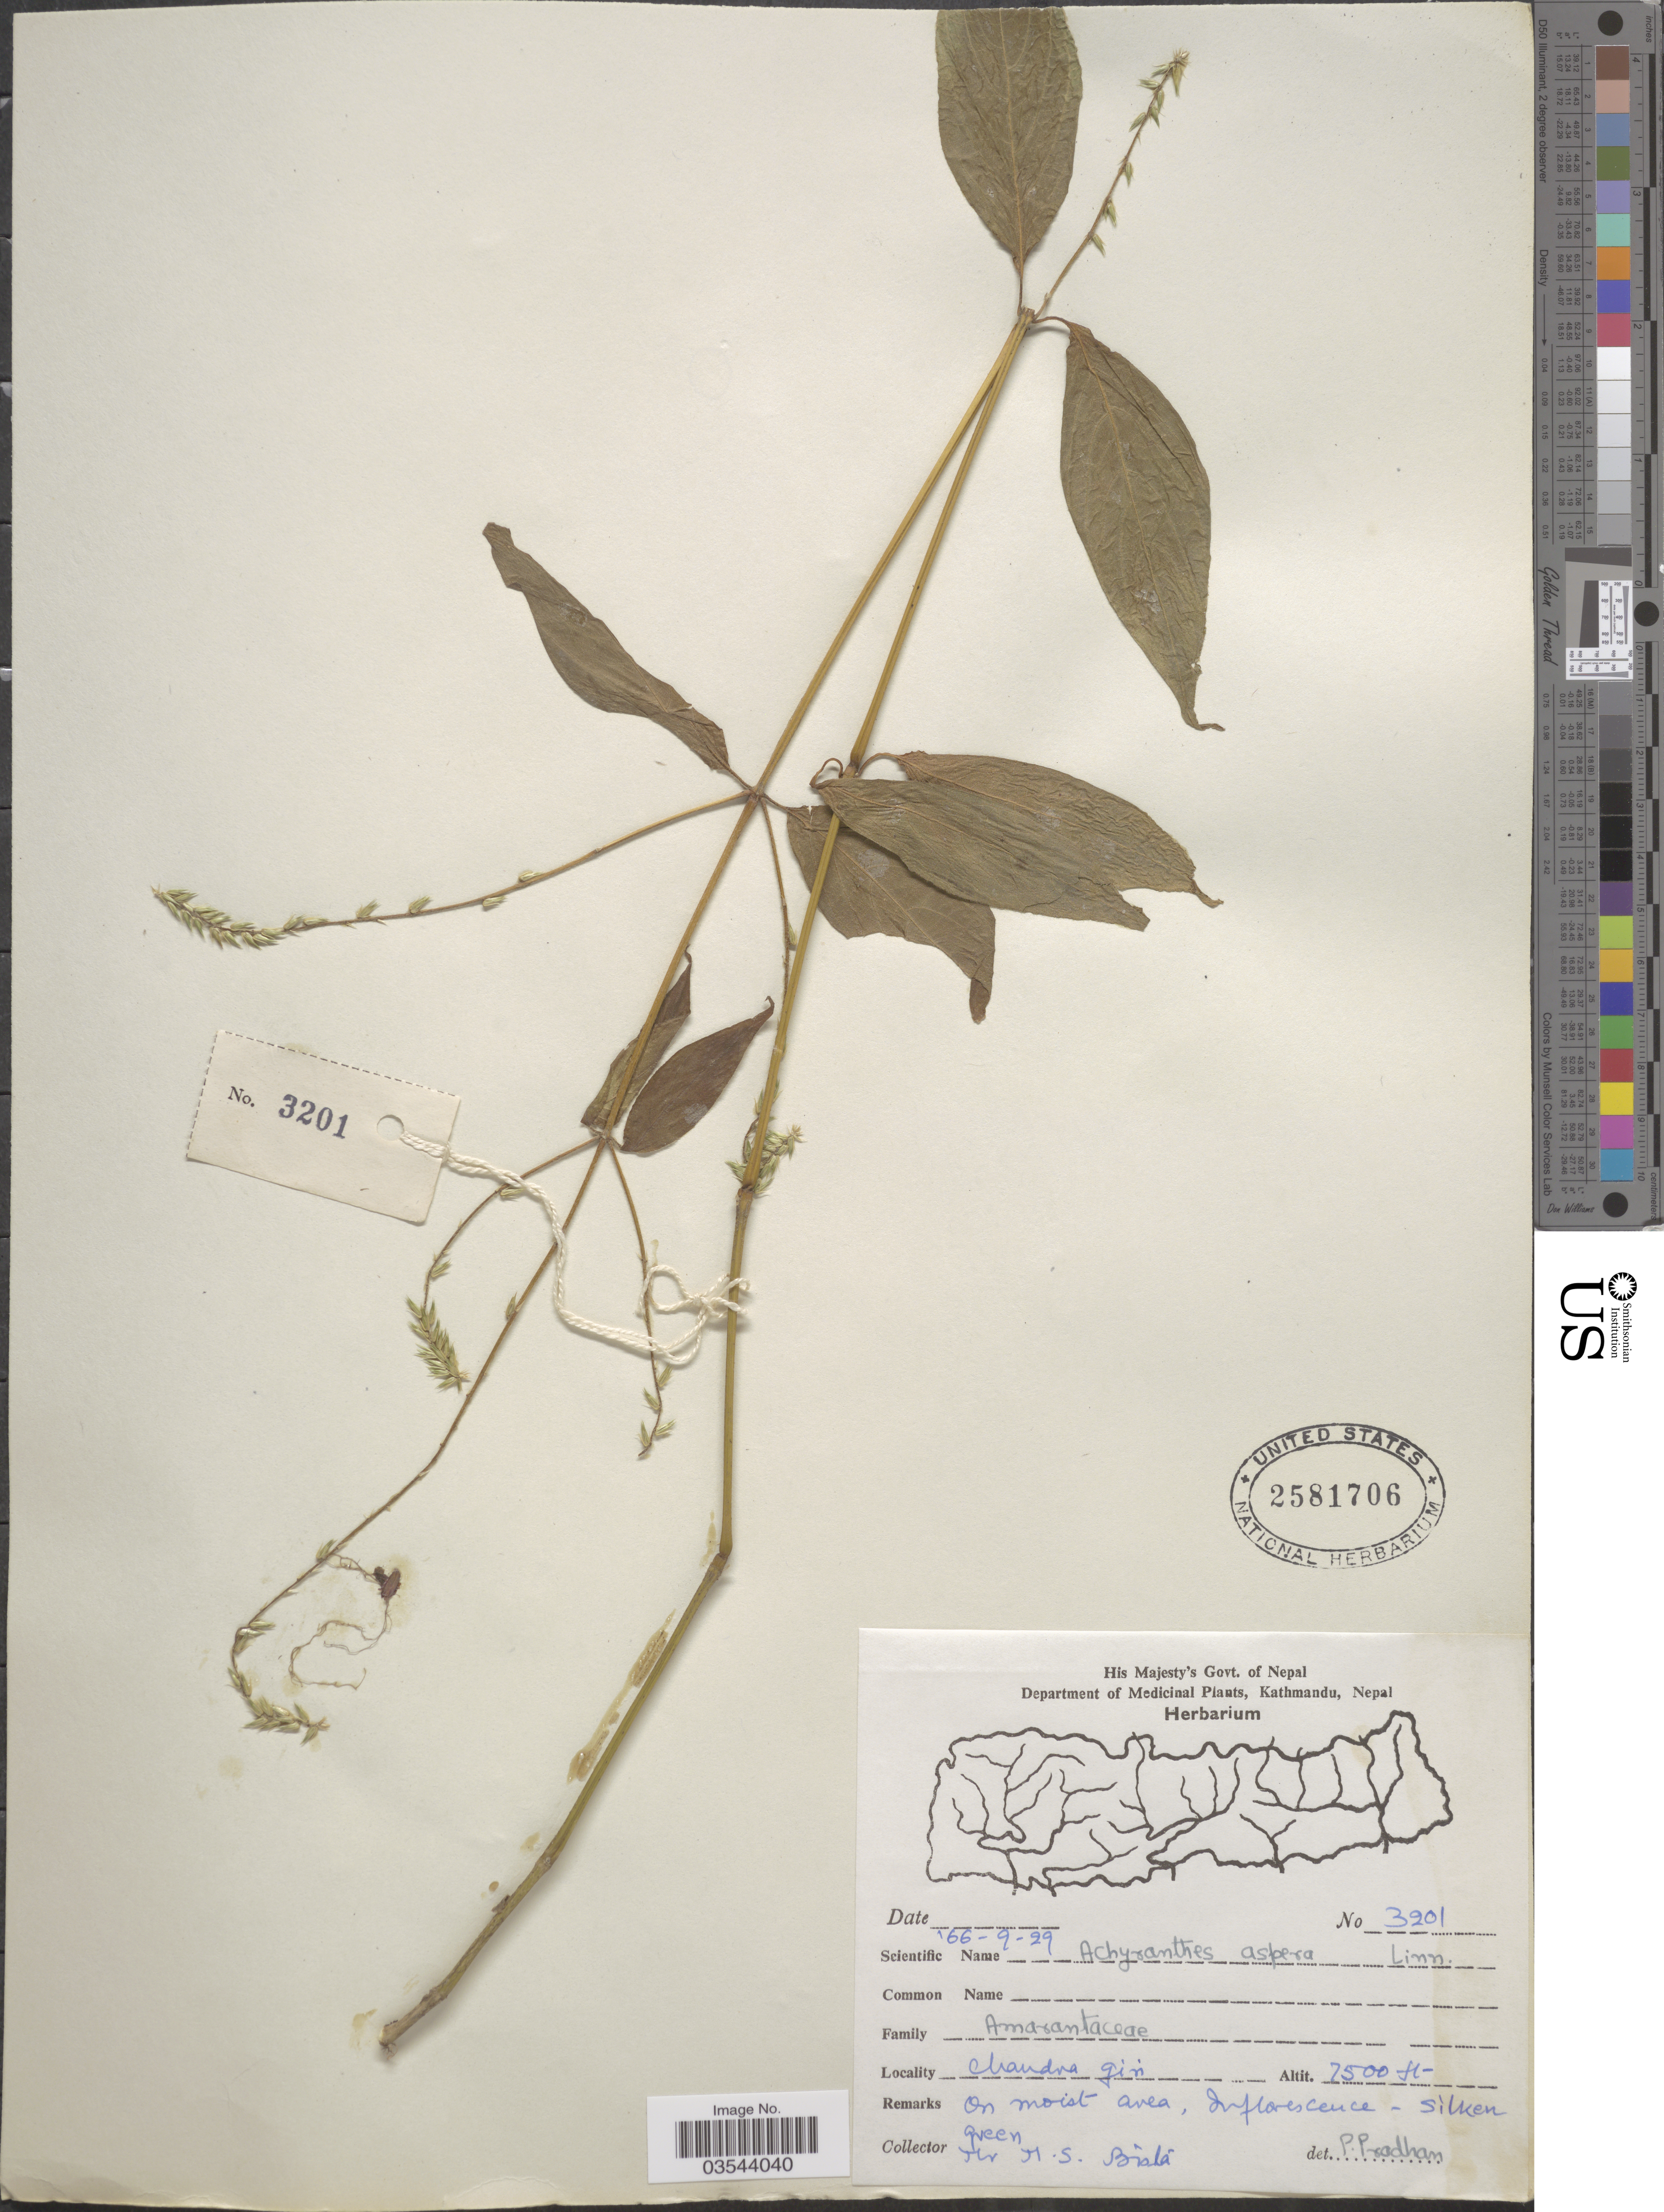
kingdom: Plantae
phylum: Tracheophyta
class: Magnoliopsida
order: Caryophyllales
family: Amaranthaceae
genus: Achyranthes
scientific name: Achyranthes aspera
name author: L.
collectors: M. Biola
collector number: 3201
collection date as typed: Transcribed d/m/y: 29/9/66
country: Nepal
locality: Chaudra giri.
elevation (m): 2286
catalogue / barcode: US 2581706